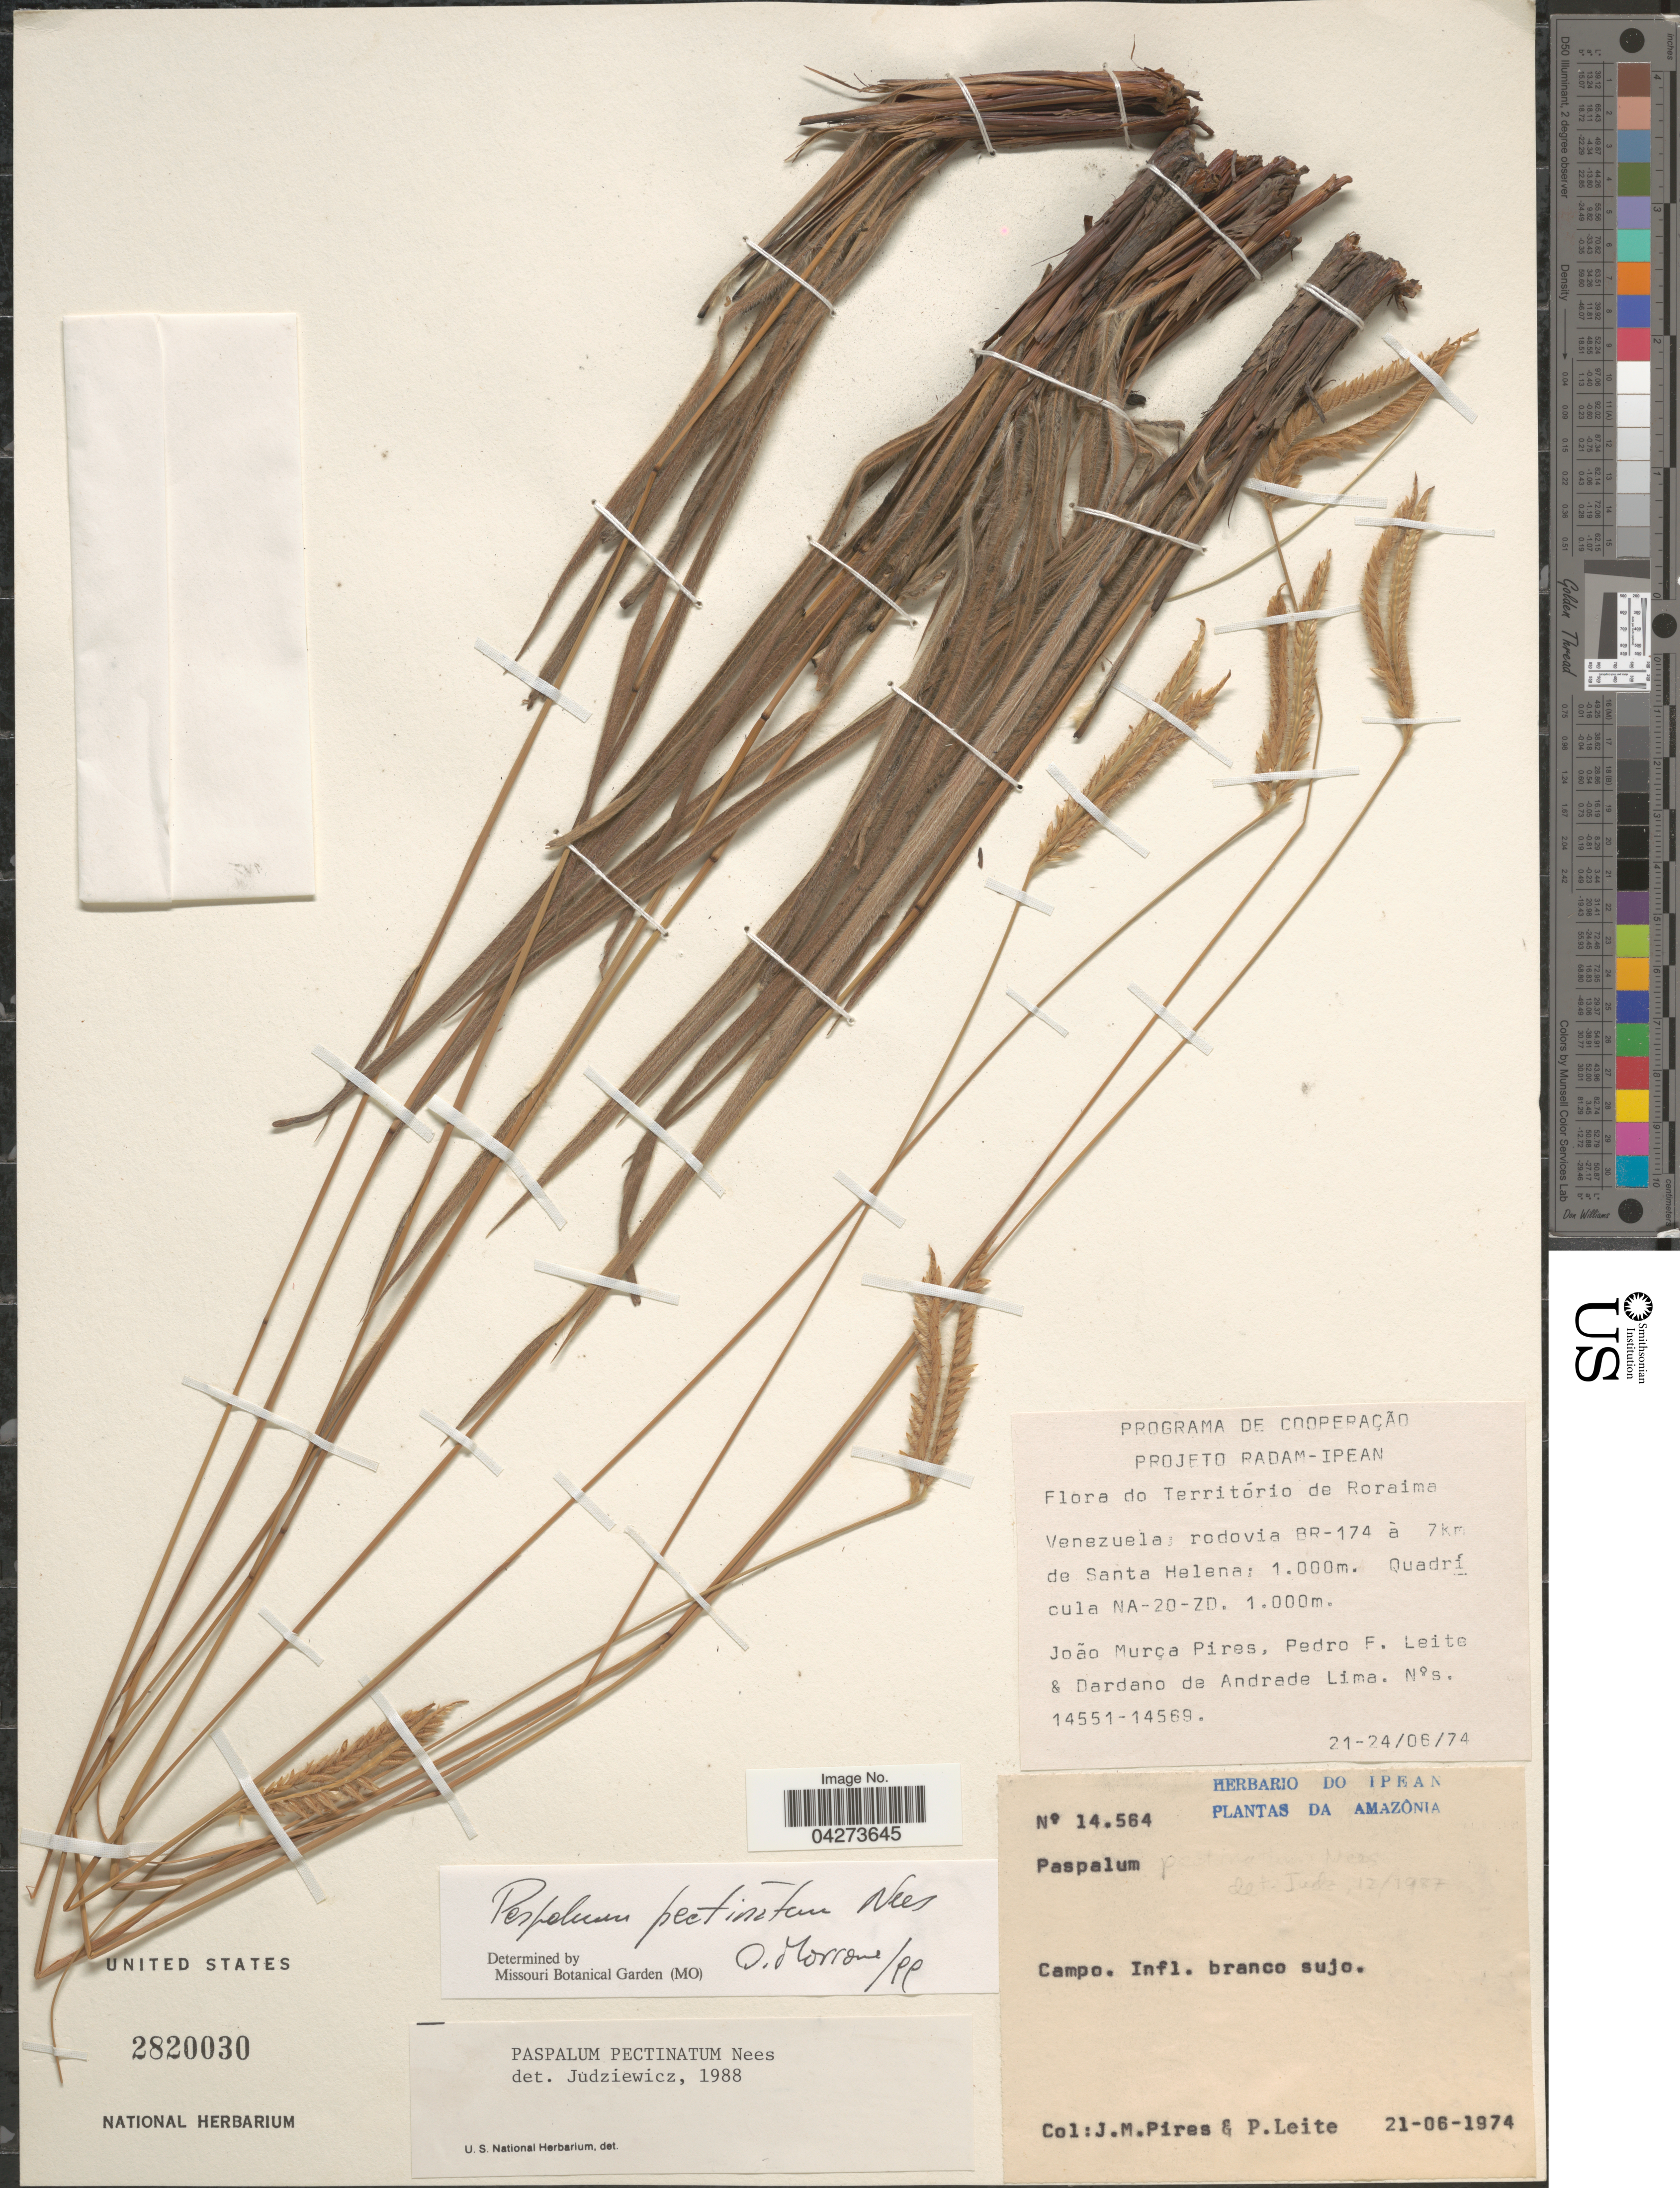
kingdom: Plantae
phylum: Tracheophyta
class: Liliopsida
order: Poales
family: Poaceae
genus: Paspalum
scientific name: Paspalum pectinatum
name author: Nees ex Trin.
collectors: J. M. Pires, P. Leite & D. de Andrada Lima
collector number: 14551-14569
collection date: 1974-06-21/1974-06-24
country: Venezuela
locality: Rodovia BR-174 à 7km de Santa Helena.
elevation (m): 1000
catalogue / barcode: US 2820030